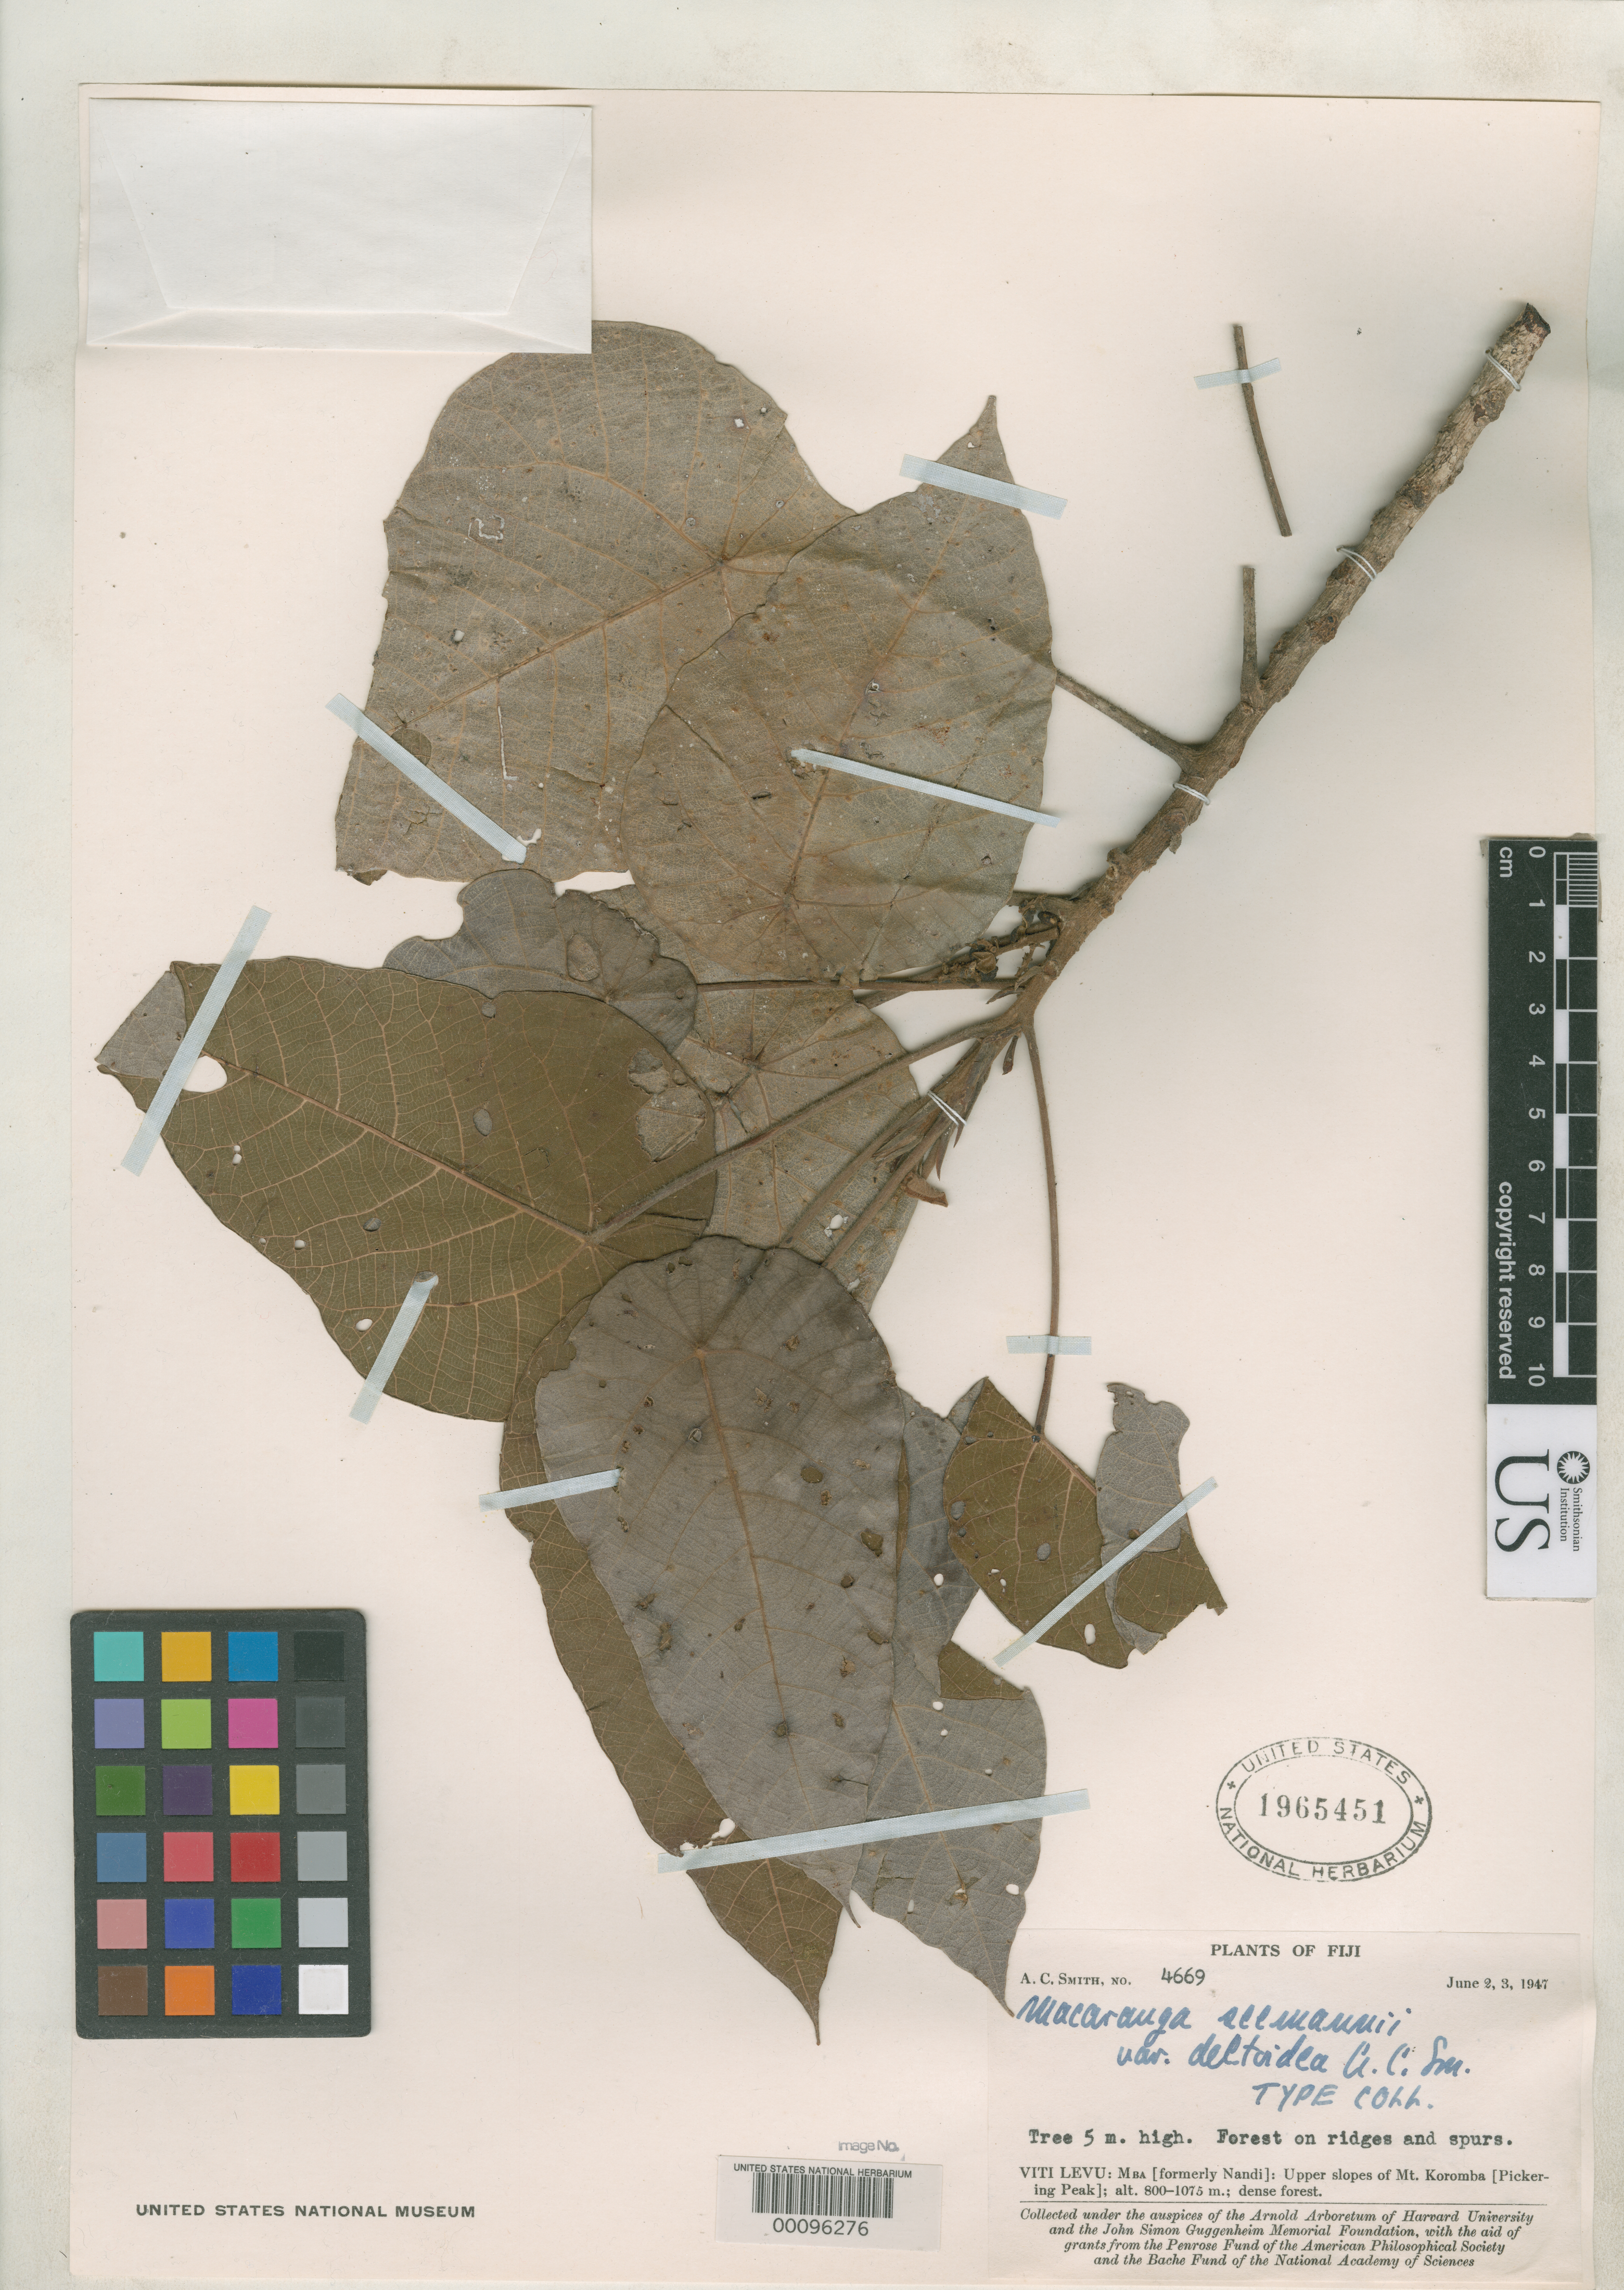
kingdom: Plantae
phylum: Tracheophyta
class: Magnoliopsida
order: Malpighiales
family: Euphorbiaceae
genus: Macaranga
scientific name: Macaranga seemannii var. deltoidea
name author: A.C. Sm.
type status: Isotype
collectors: A. C. Smith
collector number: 4669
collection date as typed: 03 Jun 1947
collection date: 1947-06-03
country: Fiji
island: Viti Levu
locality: Mba, Mt. Koromba, Pickering Peak. [Viti Levu Group]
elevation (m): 800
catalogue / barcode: US 1965451